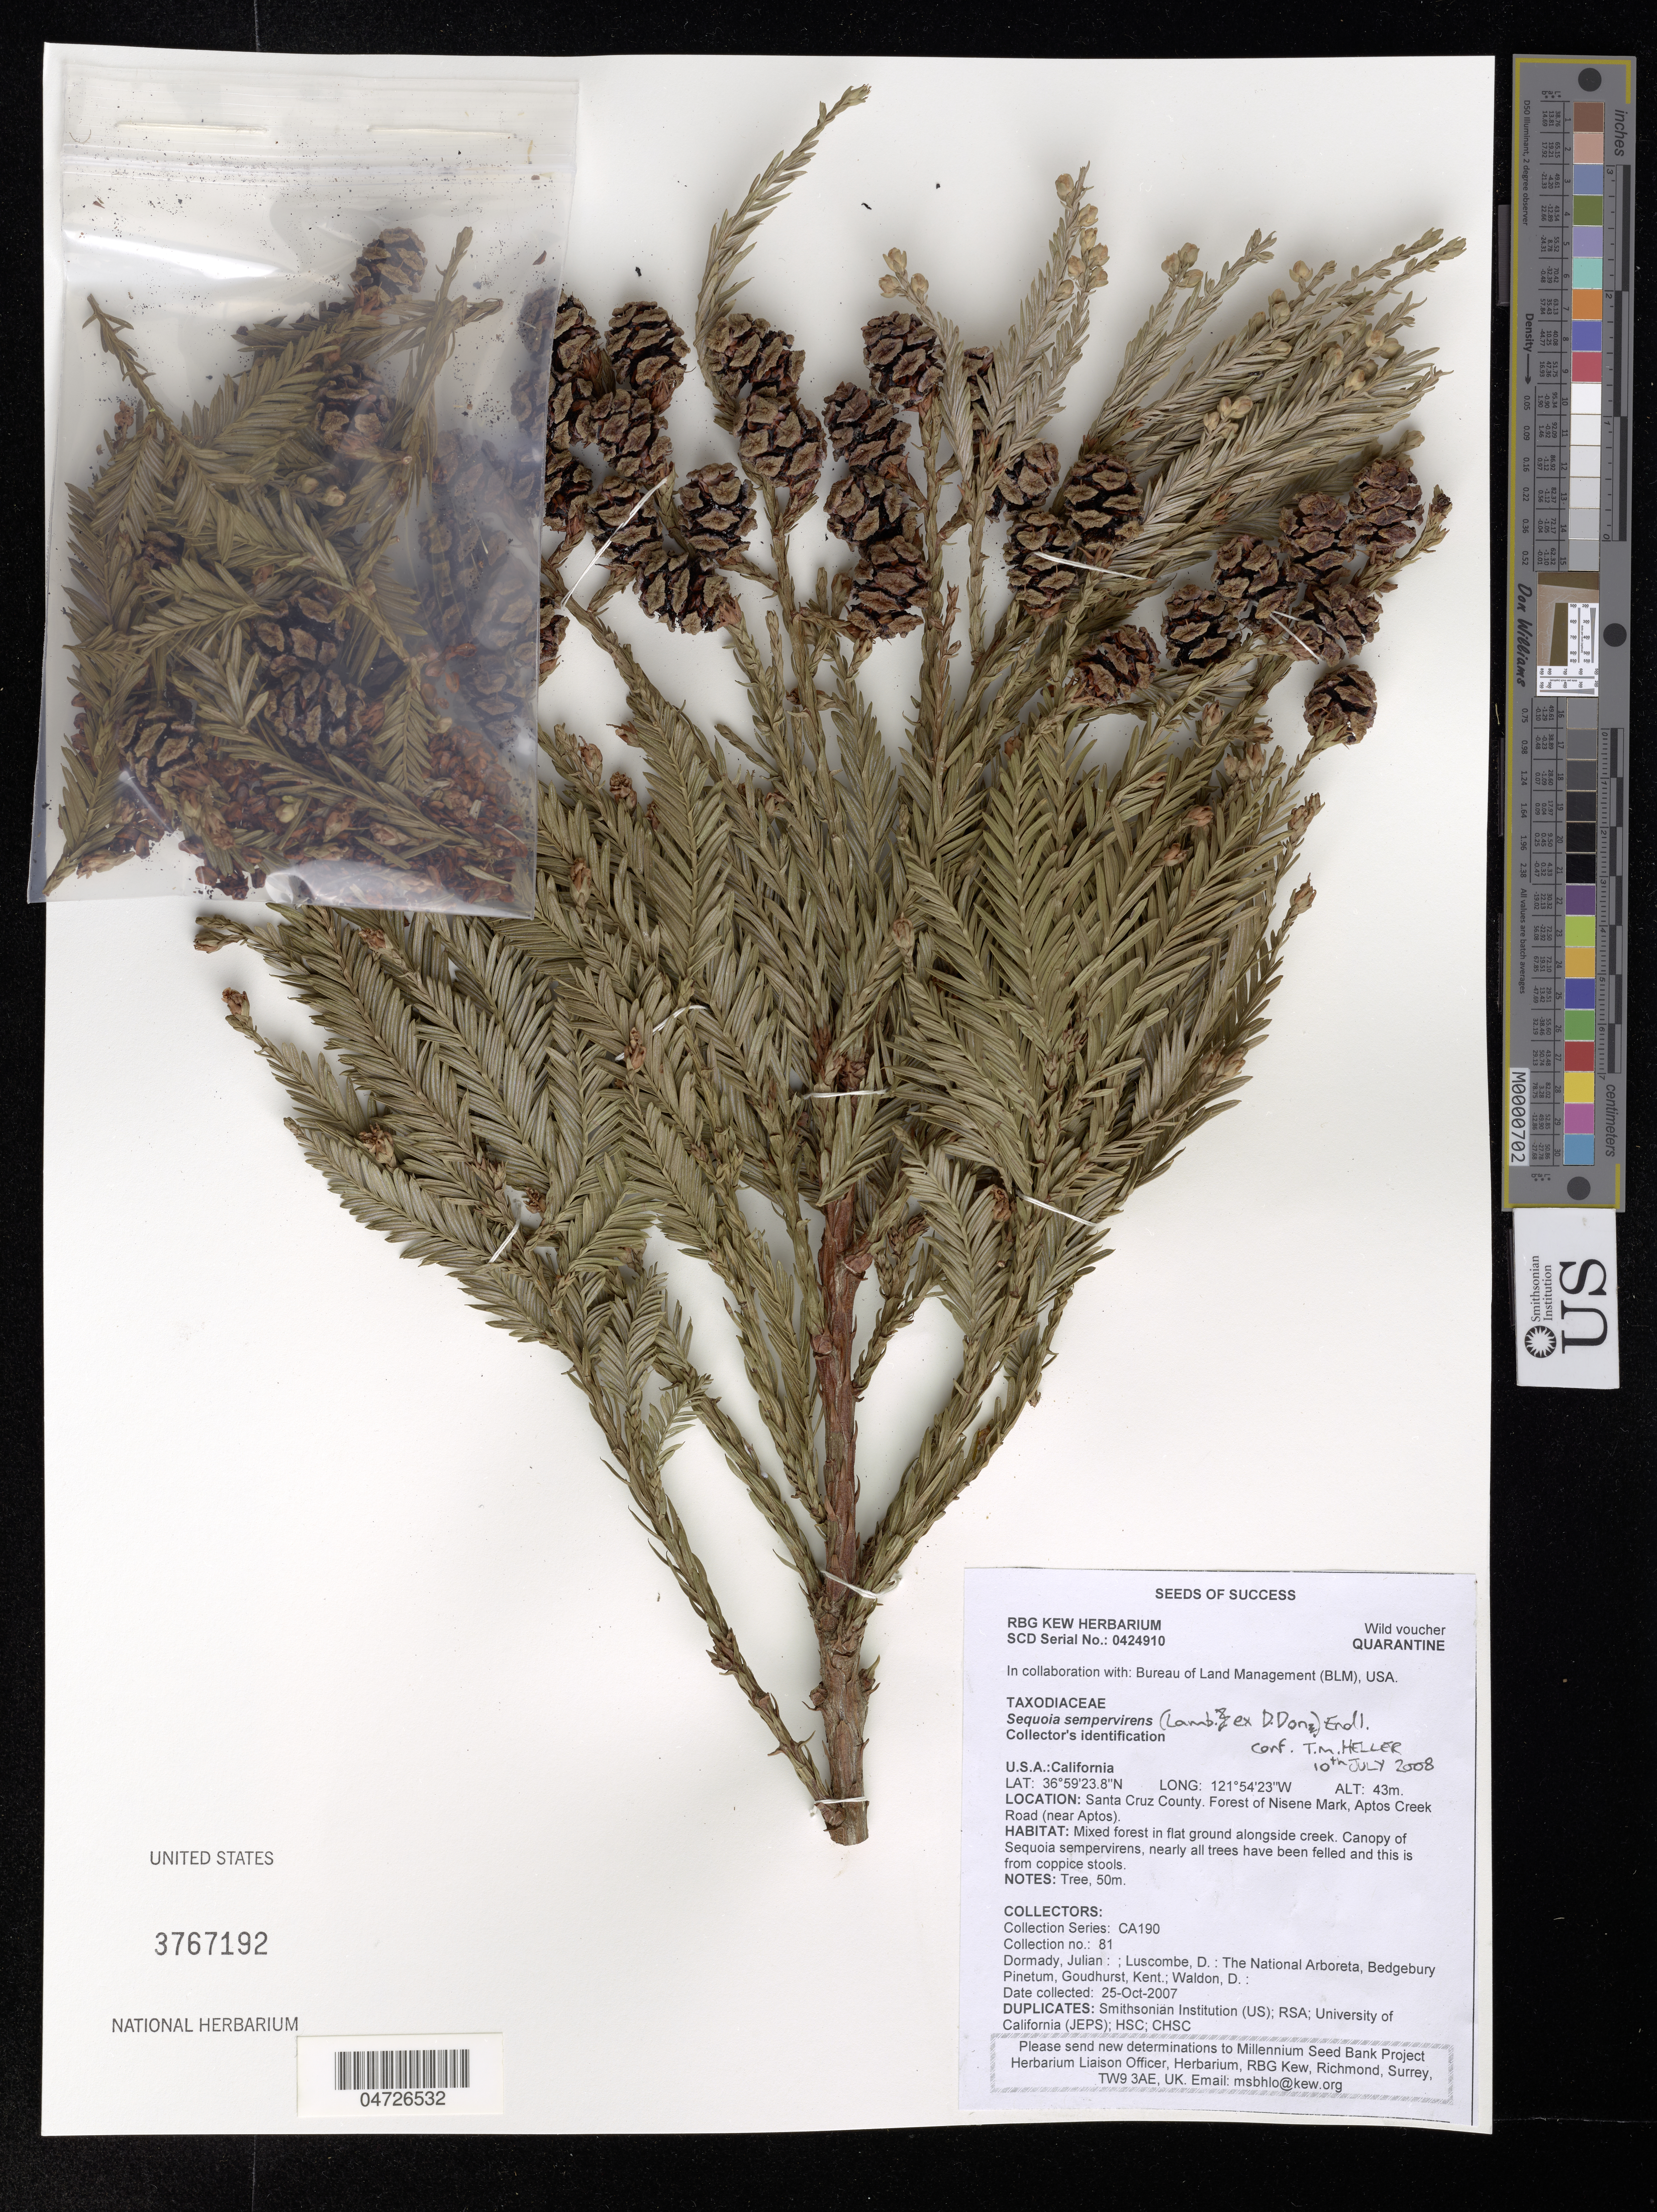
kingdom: Plantae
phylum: Tracheophyta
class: Pinopsida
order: Pinales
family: Cupressaceae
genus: Sequoia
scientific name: Sequoia sempervirens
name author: (D. Don) Endl.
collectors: J. Dormady, D. Luscombe & D. Waldon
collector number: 81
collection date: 2007-10-25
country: United States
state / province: California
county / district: Santa Cruz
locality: Santa Cruz County. Forest of Nisene Mark, Aptos Creek Road (near Aptos).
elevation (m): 43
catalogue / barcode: US 3767192